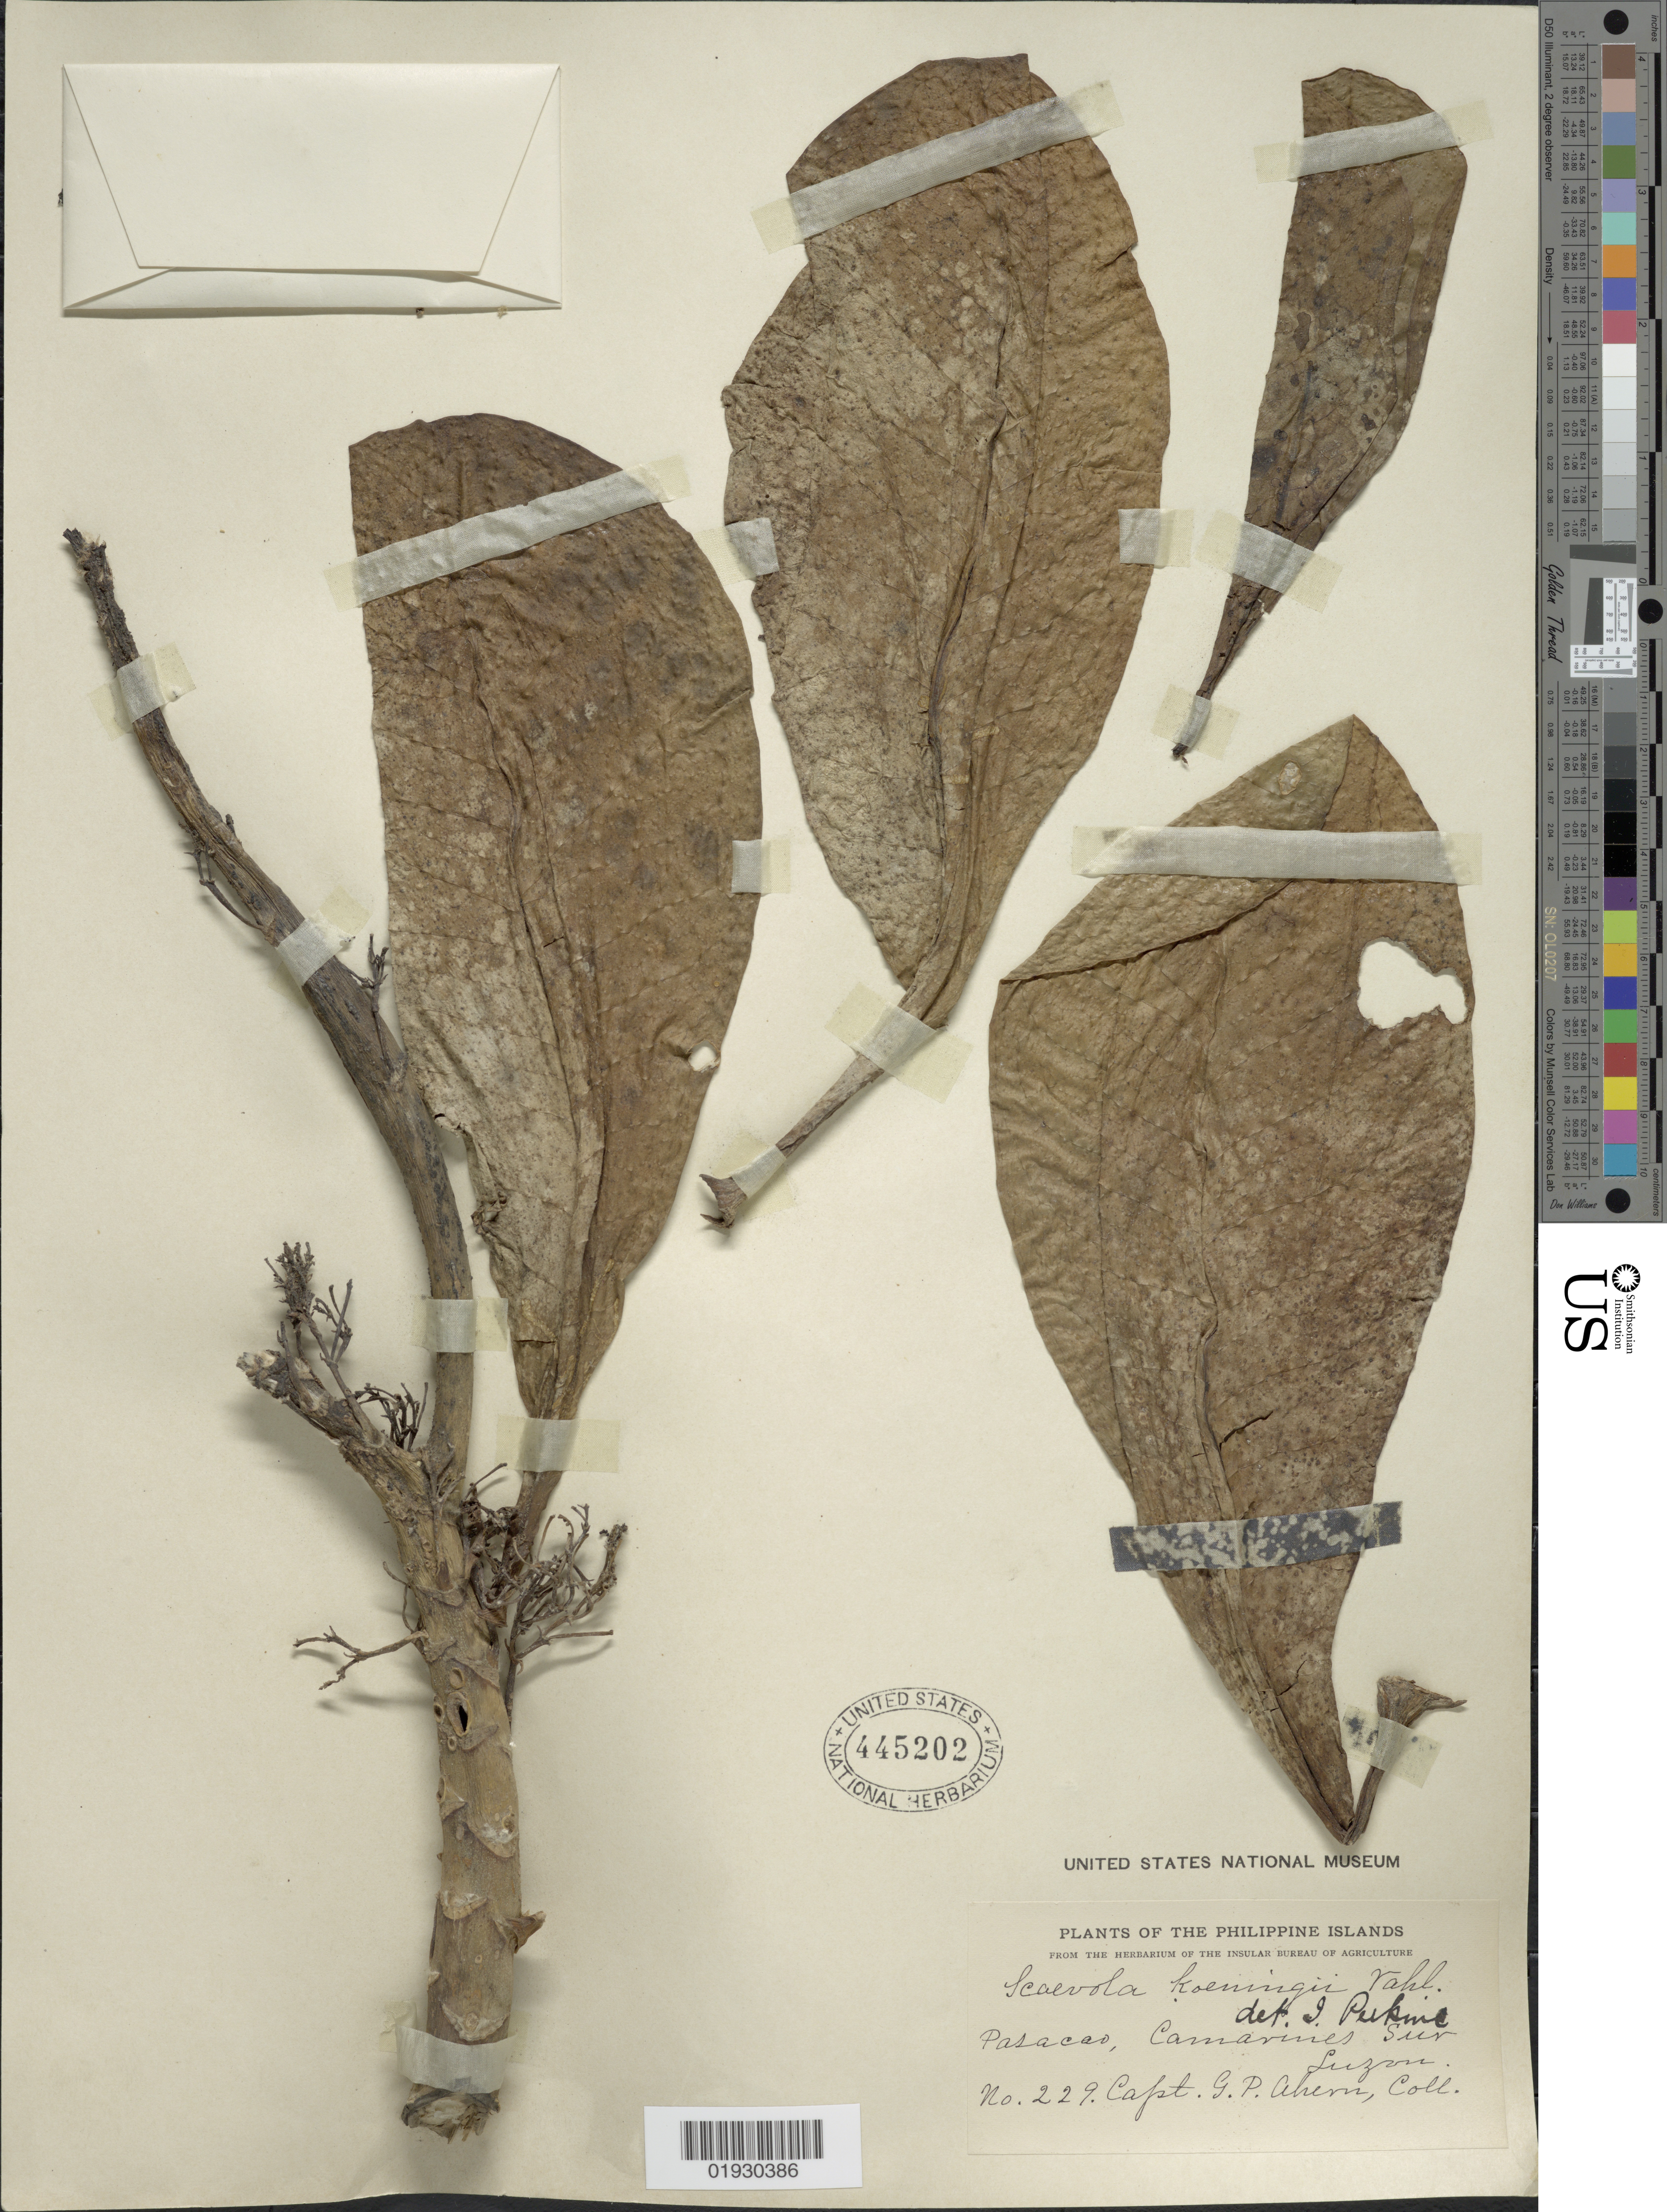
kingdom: Plantae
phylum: Tracheophyta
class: Magnoliopsida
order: Asterales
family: Goodeniaceae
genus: Scaevola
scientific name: Scaevola taccada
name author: (Gaertn.) Roxb.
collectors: G. Ahern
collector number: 229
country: Philippines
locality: Philippine Islands. Pasacao, Camarines Sur Luzon.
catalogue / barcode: US 445202